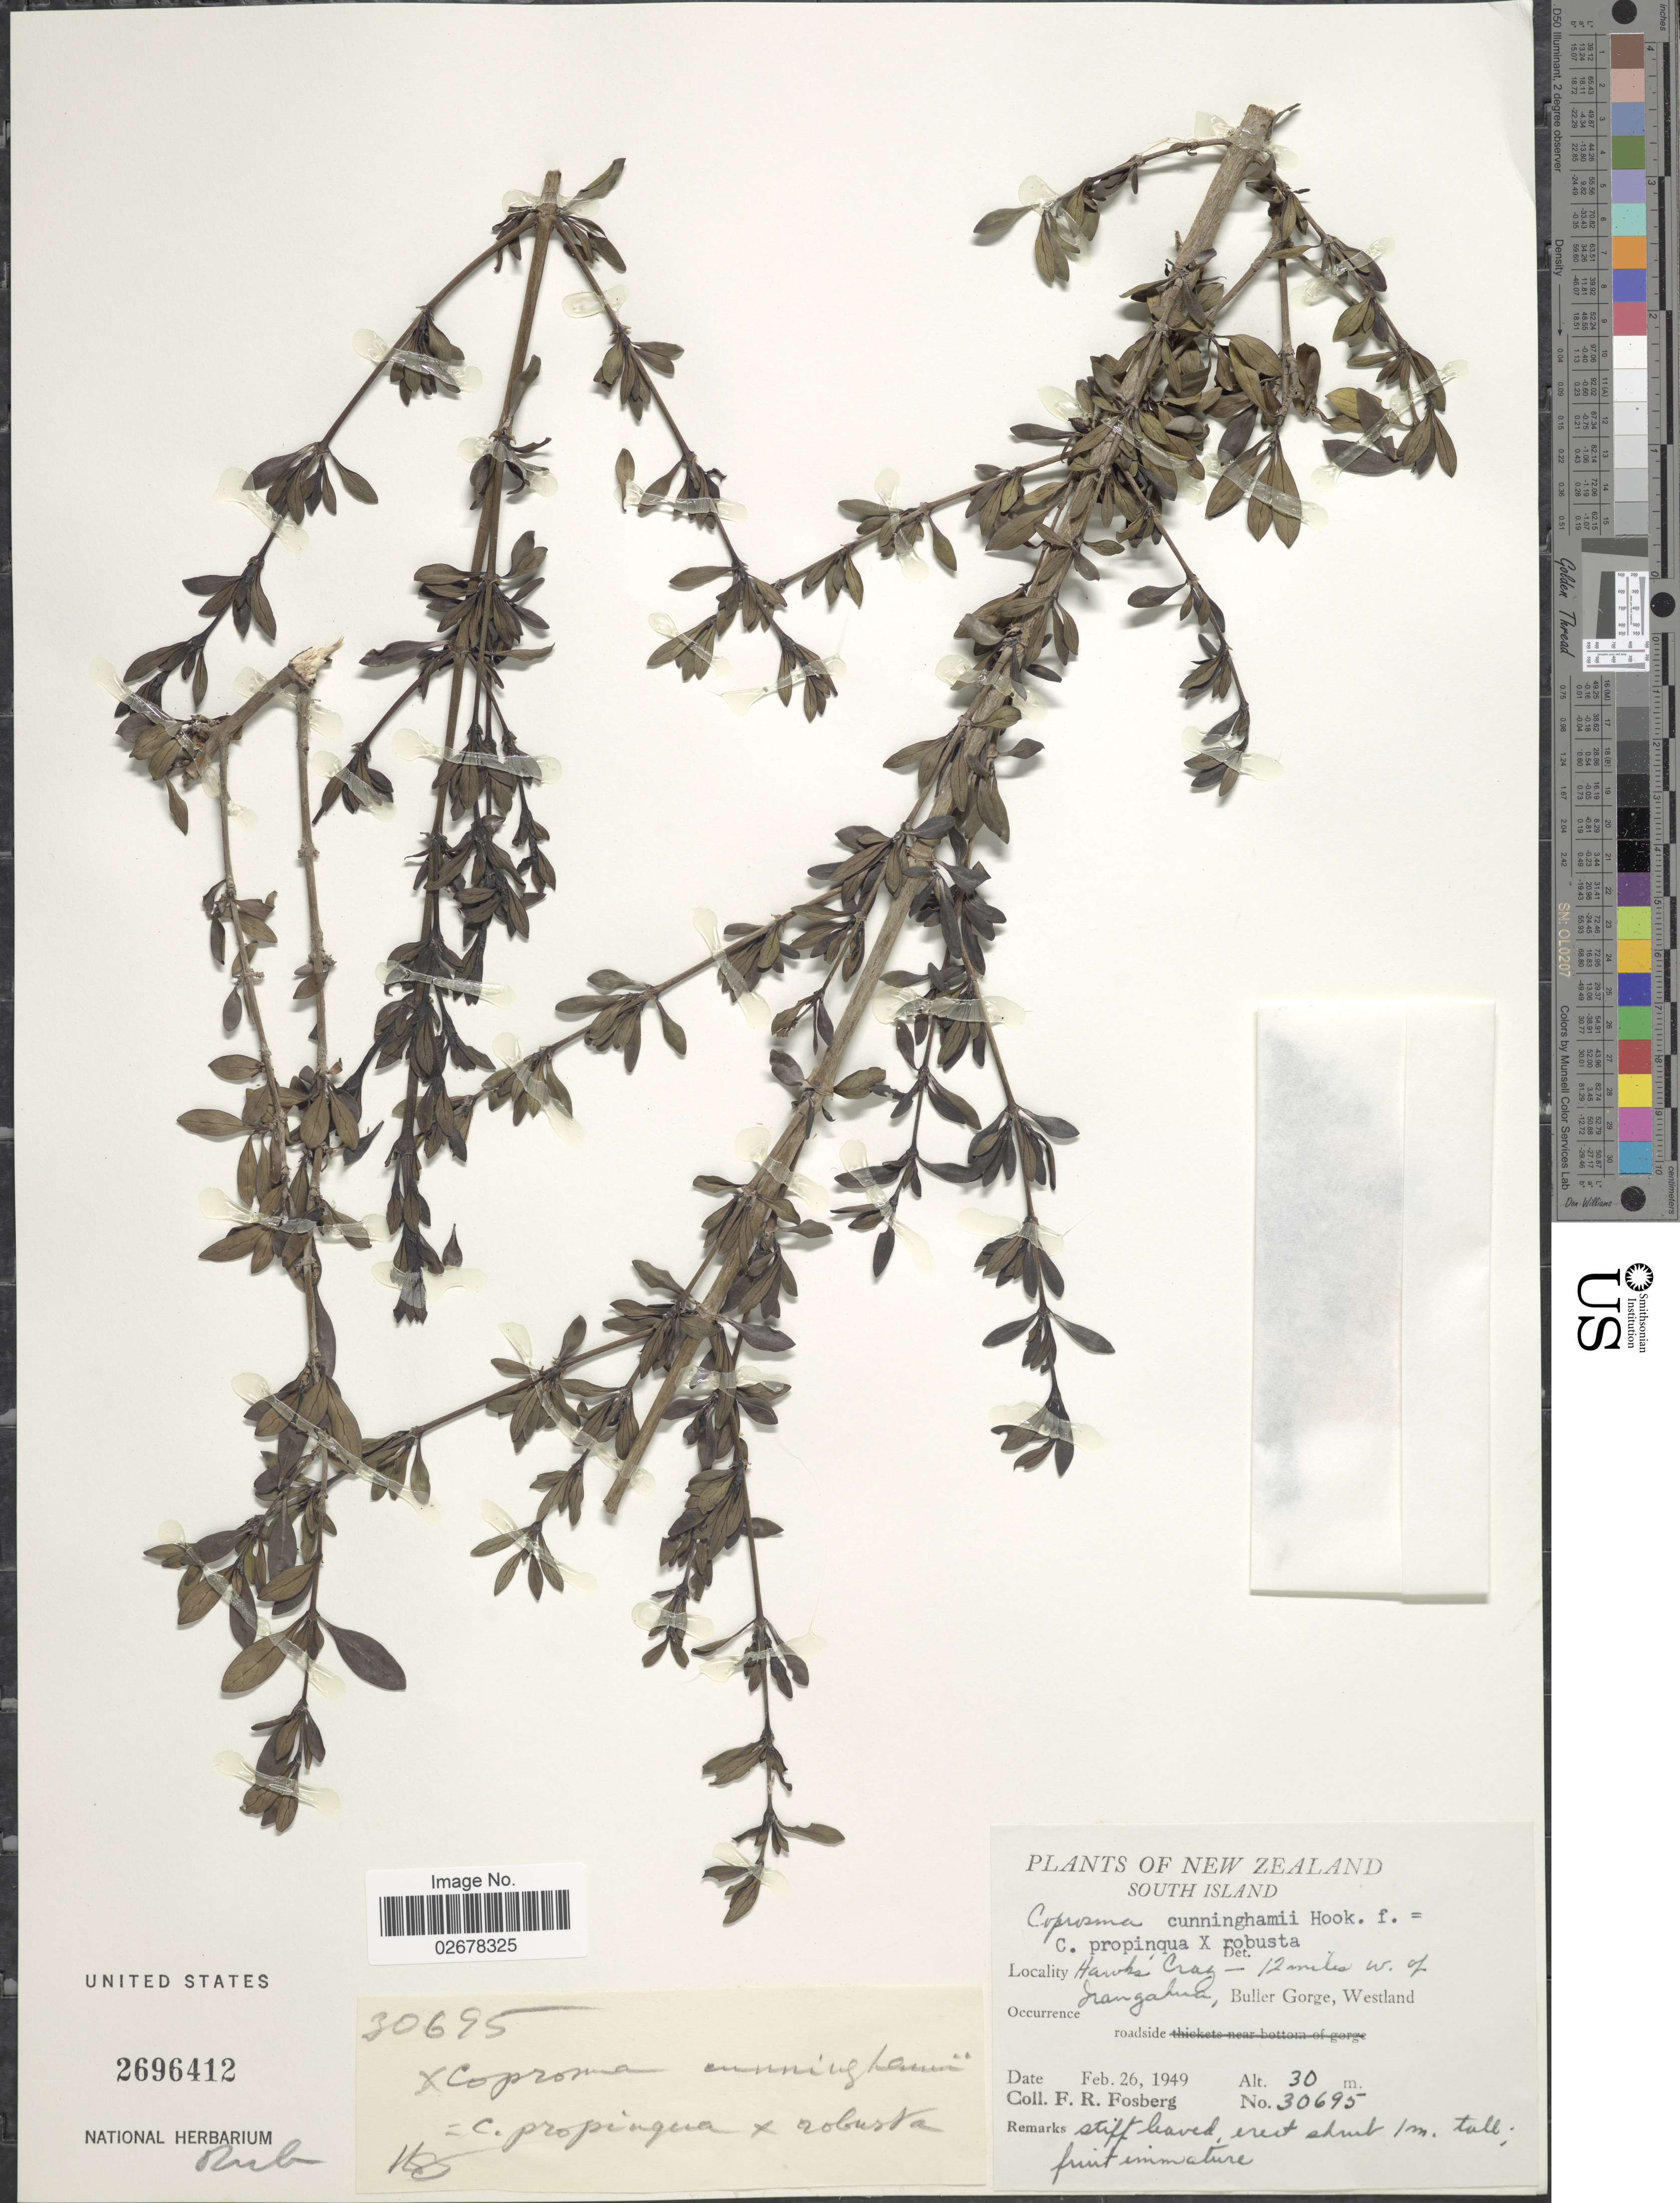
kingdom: Plantae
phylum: Tracheophyta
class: Magnoliopsida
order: Gentianales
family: Rubiaceae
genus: Coprosma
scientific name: Coprosma x cunninghamii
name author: Hook. f.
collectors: F. R. Fosberg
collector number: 30695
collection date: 1949-02-26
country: New Zealand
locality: South Island, Hawk's Crag-12 miles w. of Inangahu, Buller Gorge, Westland, roadside.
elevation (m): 30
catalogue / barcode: US 2696412